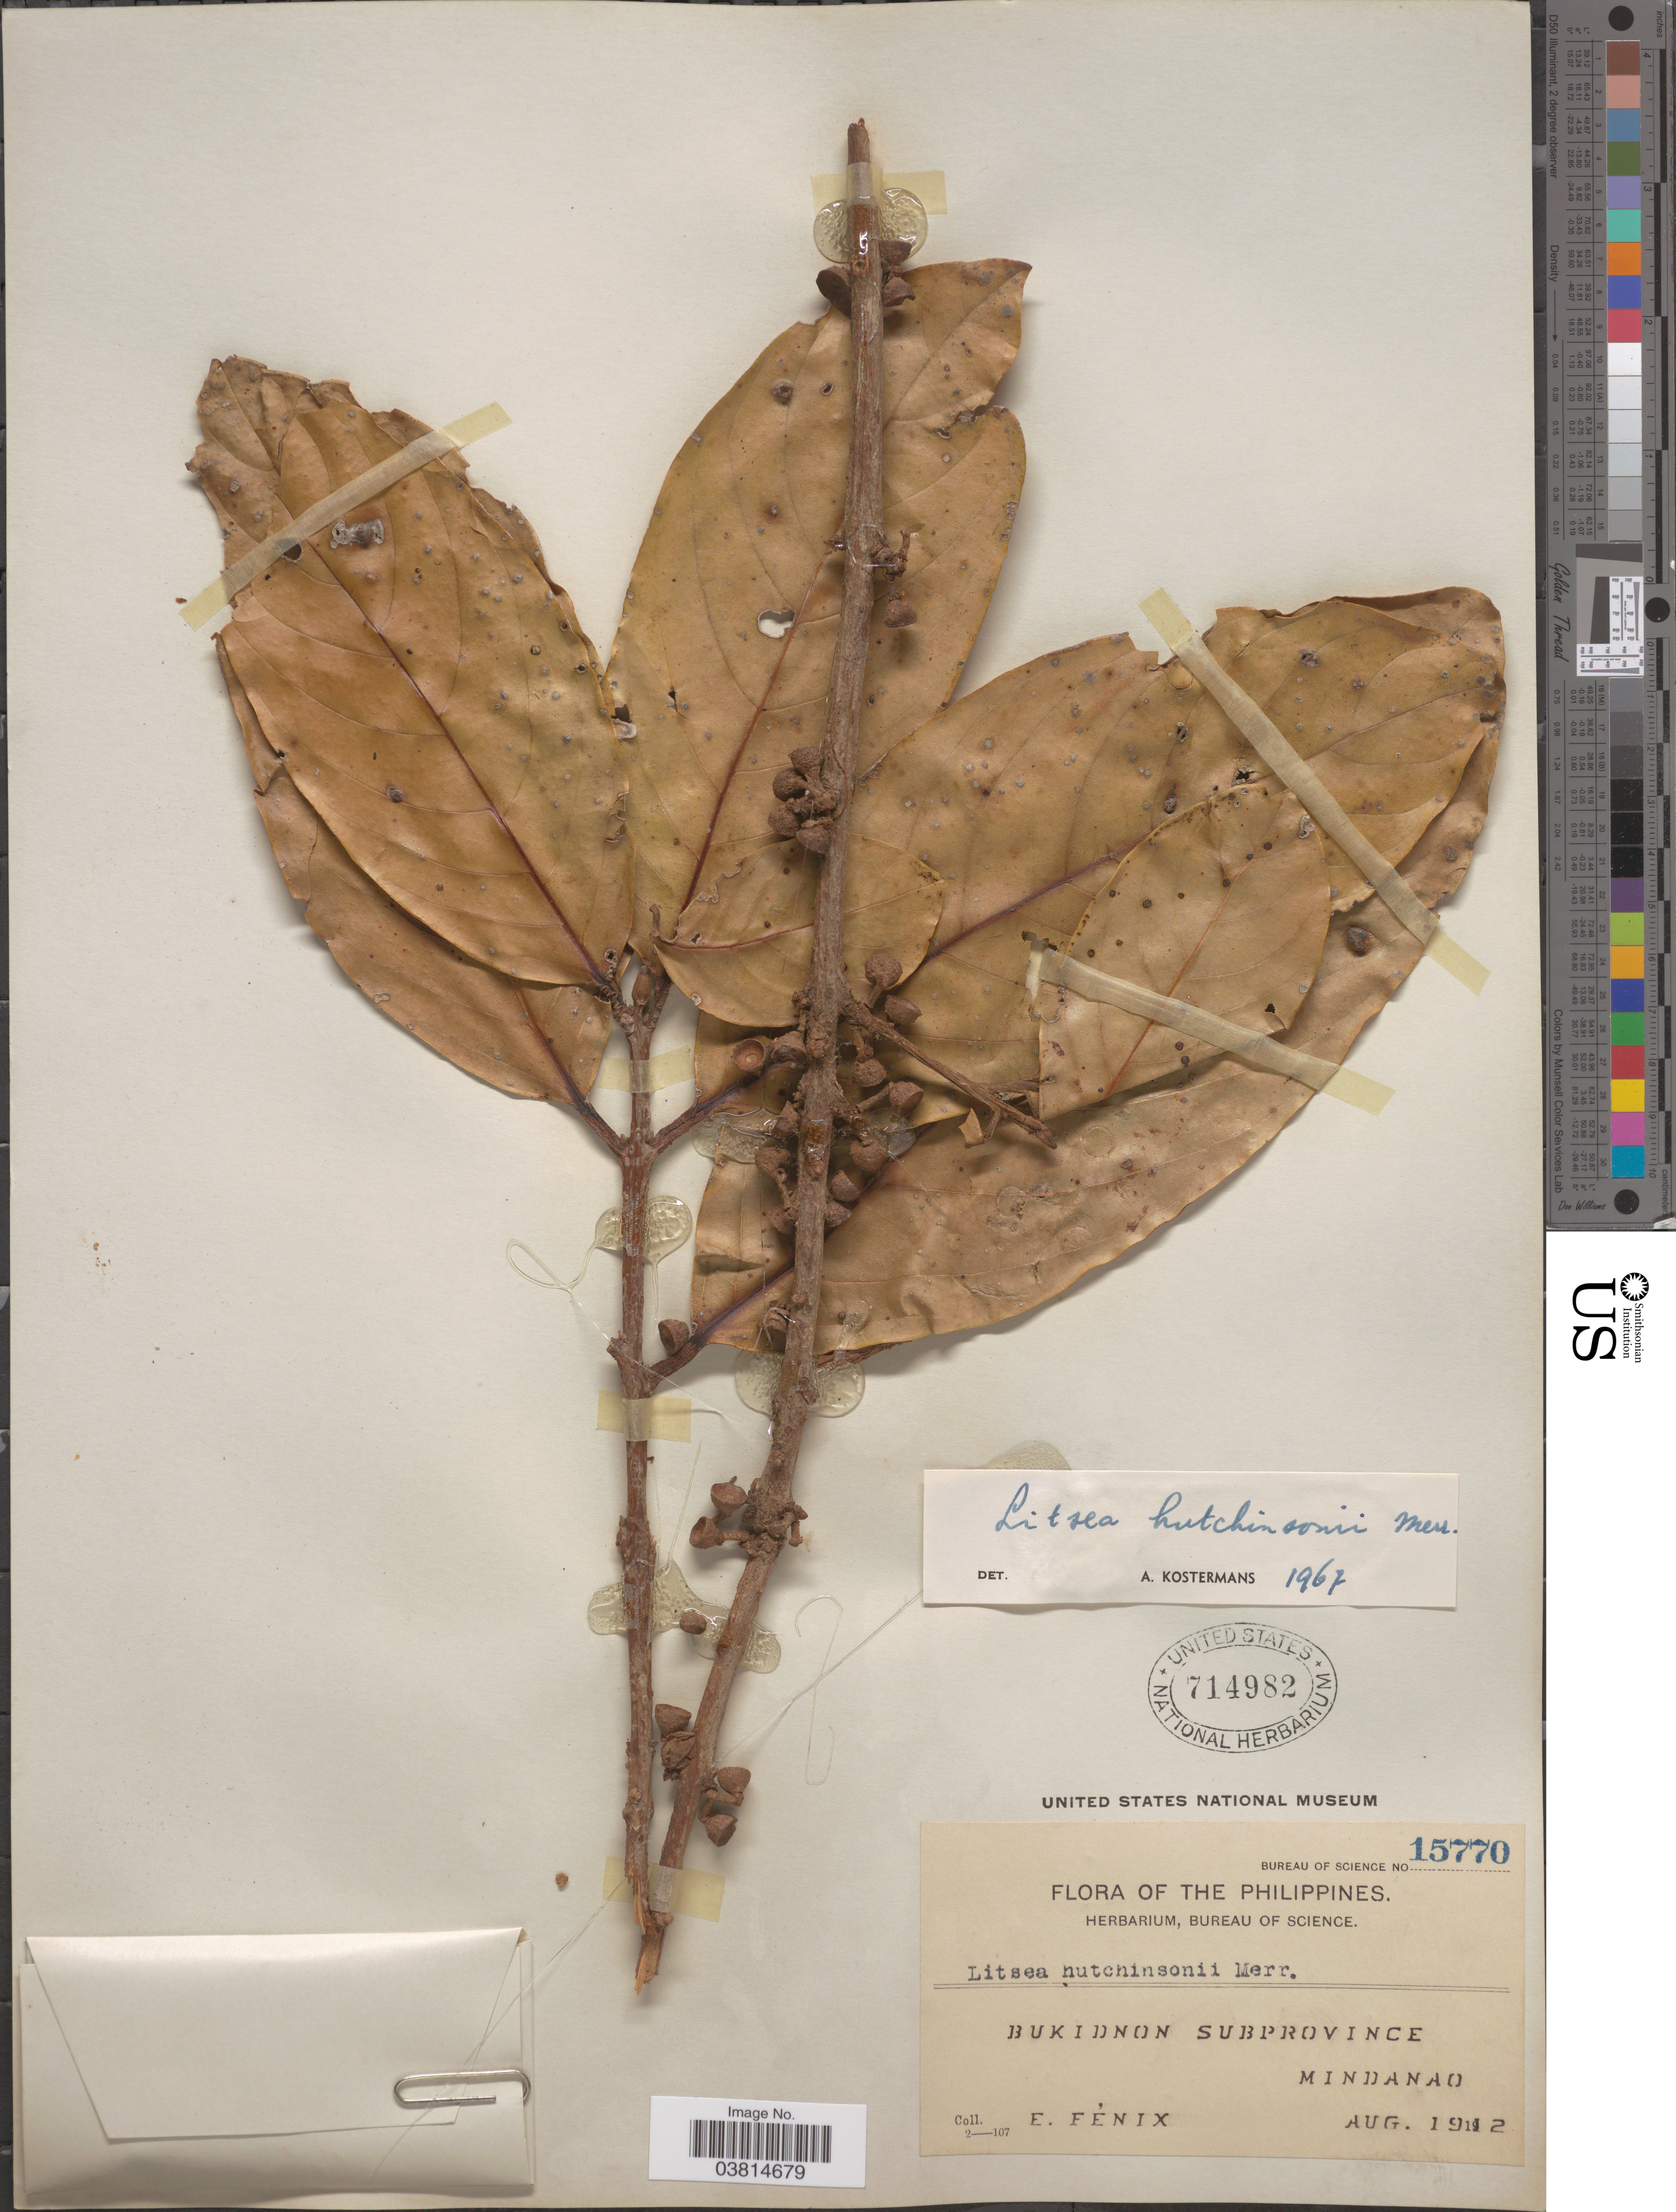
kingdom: Plantae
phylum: Tracheophyta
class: Magnoliopsida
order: Laurales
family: Lauraceae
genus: Litsea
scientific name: Litsea hutchinsonii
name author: Merr.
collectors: E. Fénix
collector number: Bureau of Science 15770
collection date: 1912-08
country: Philippines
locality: Bukidnon Subprovince. Mindanao.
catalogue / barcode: US 714982